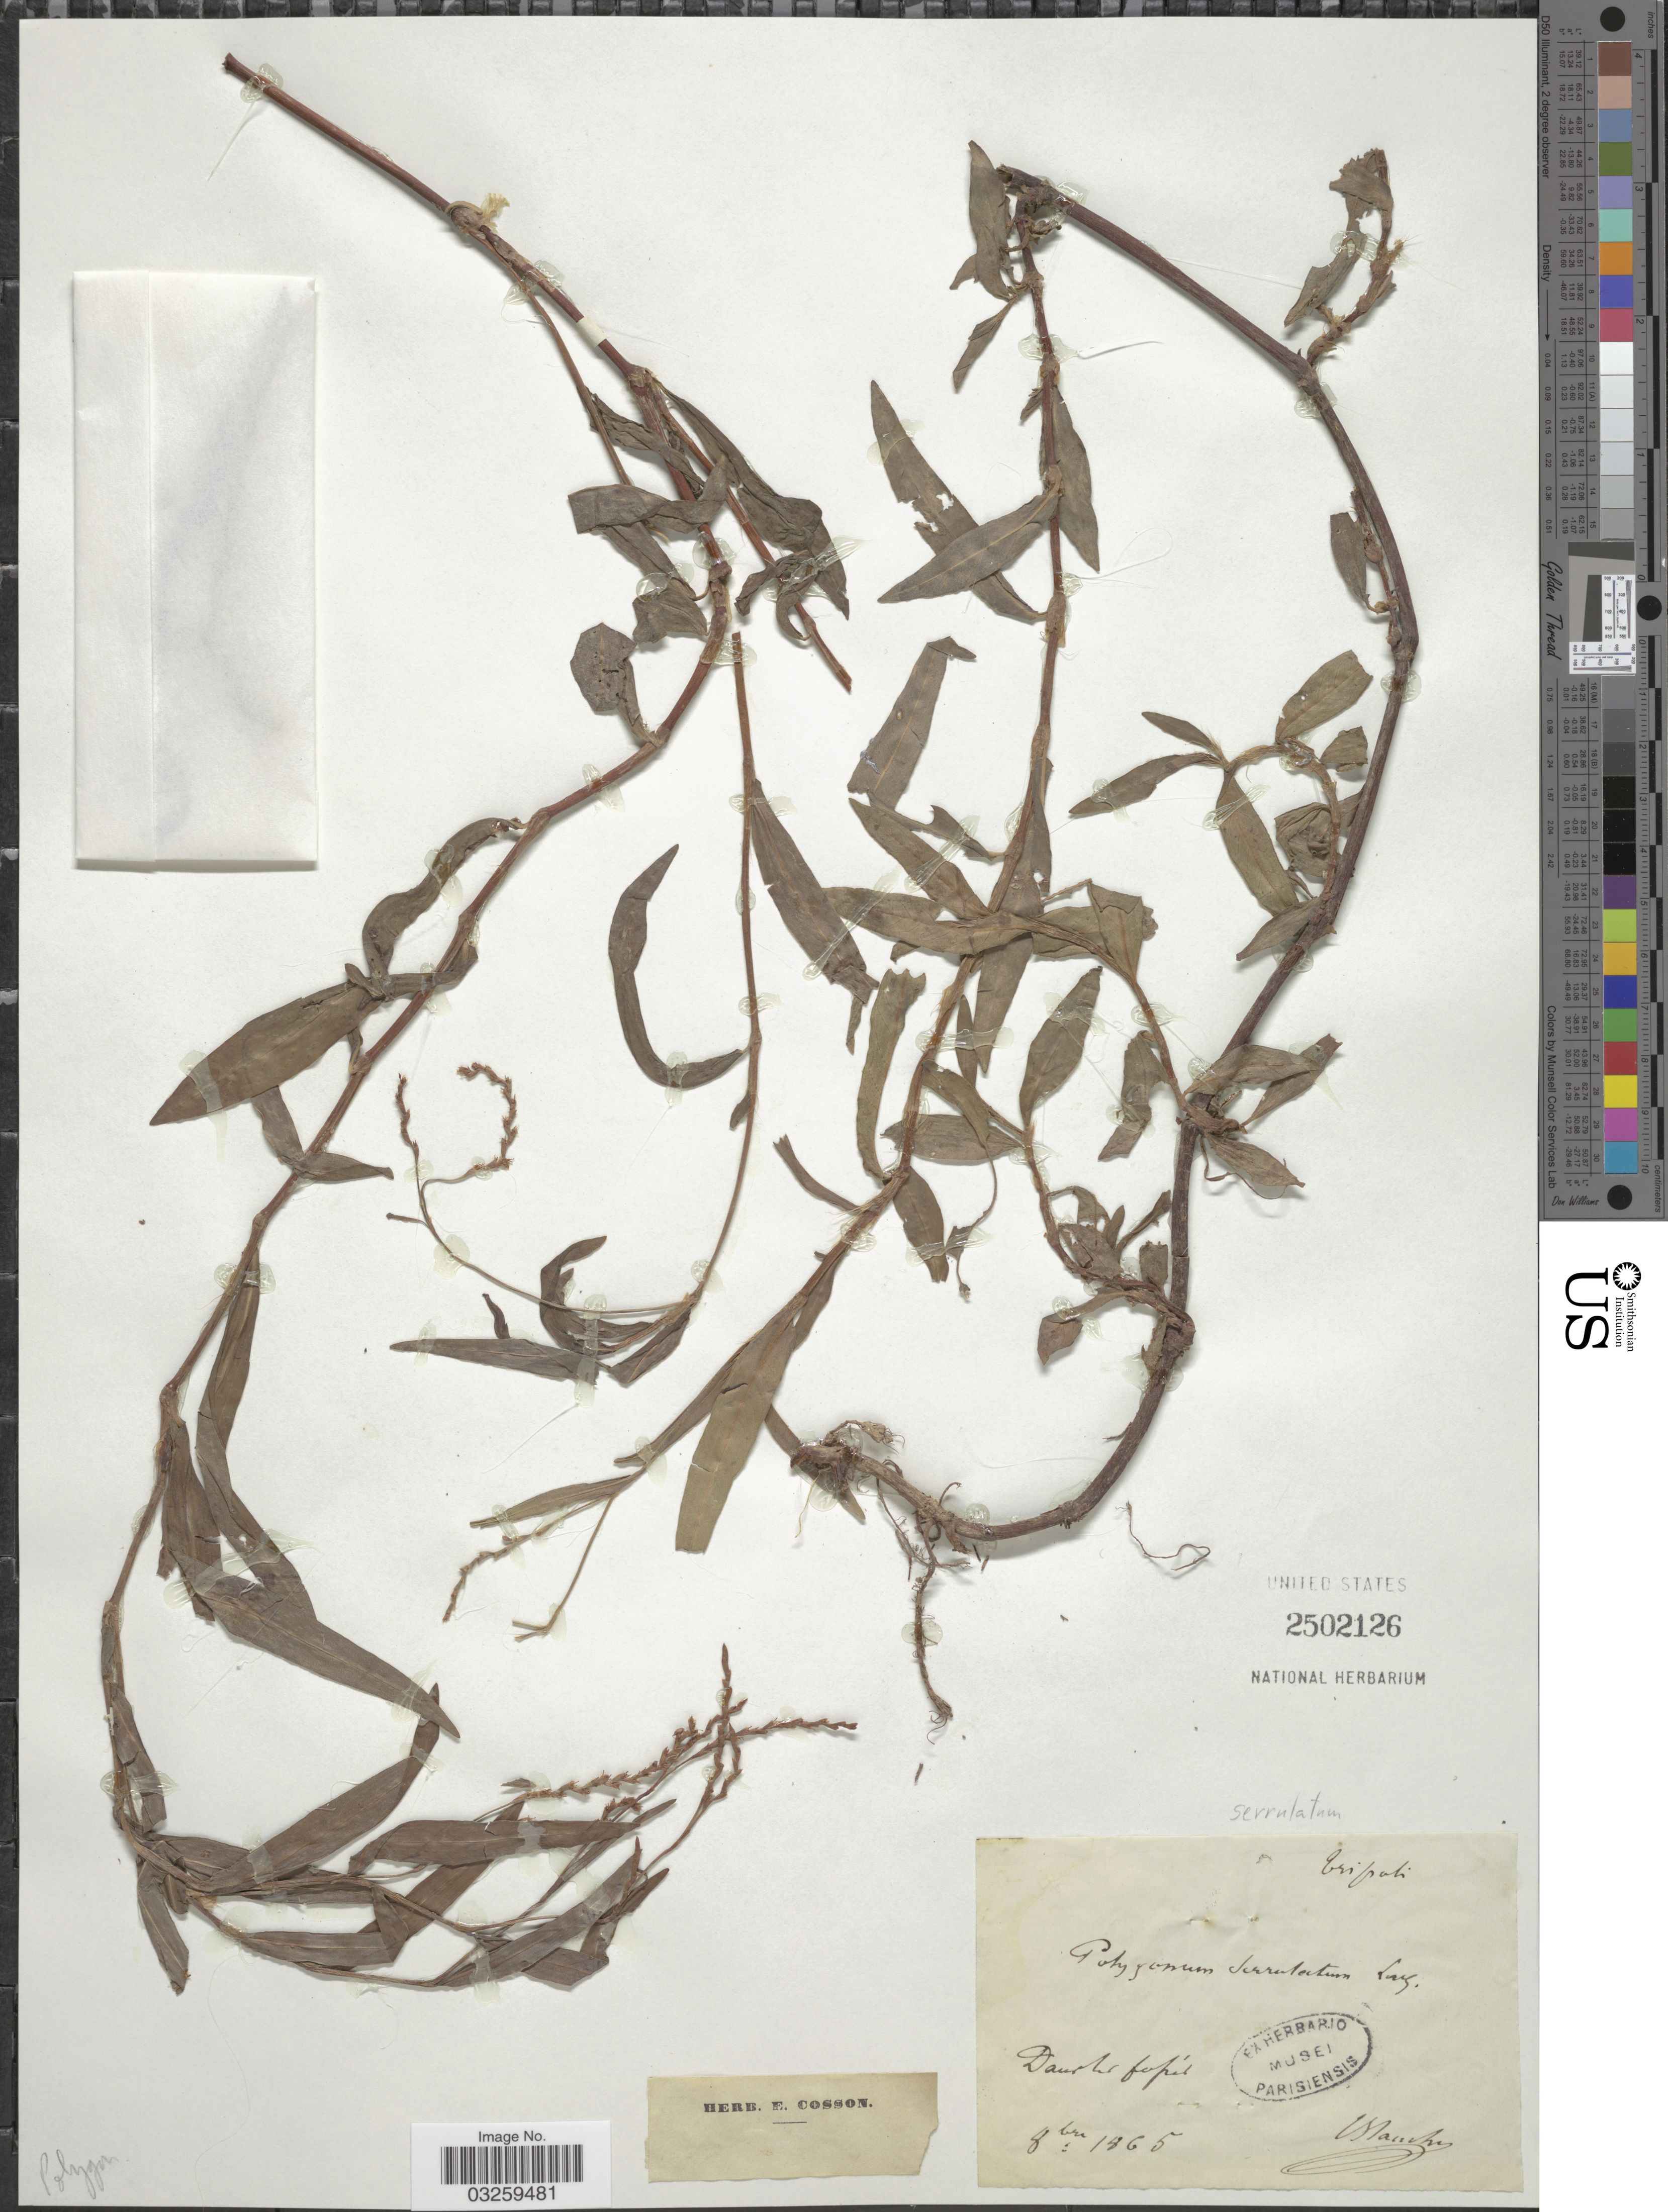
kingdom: Plantae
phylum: Tracheophyta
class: Magnoliopsida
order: Caryophyllales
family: Polygonaceae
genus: Polygonum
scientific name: Polygonum serrulatum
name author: Lag.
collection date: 1865-11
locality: Daustrfopie [interpreted].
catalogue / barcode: US 2502126